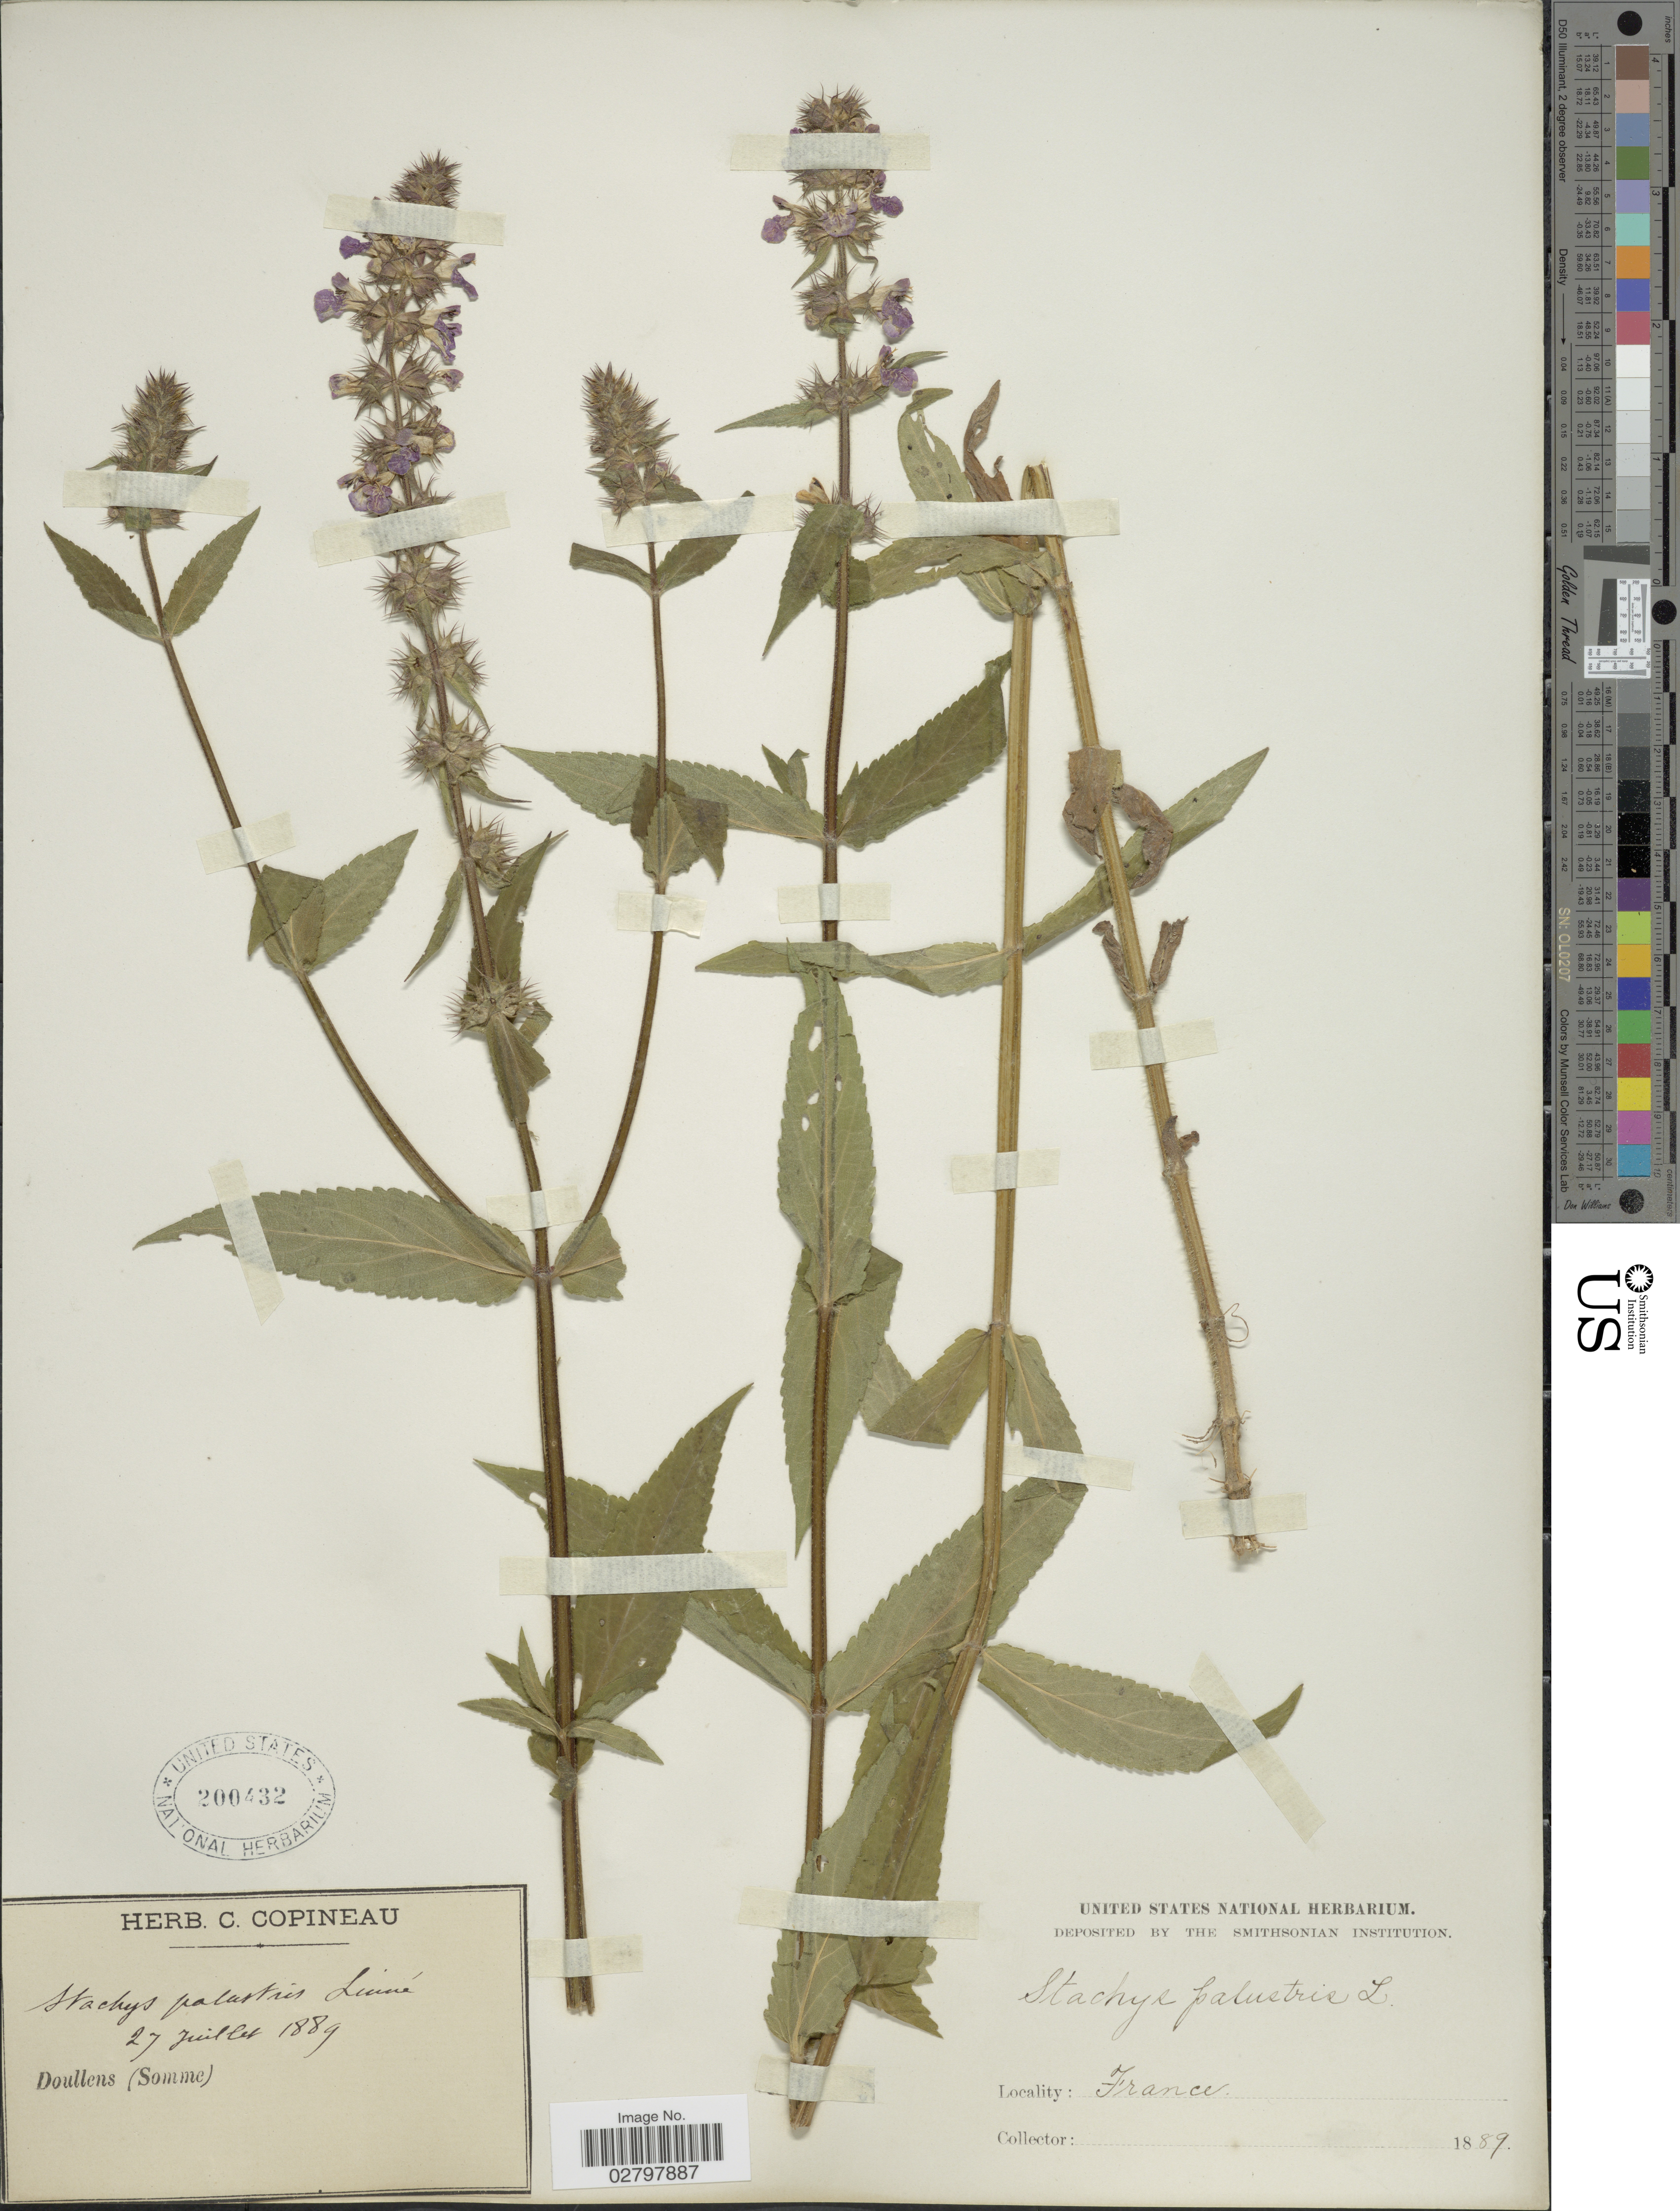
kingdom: Plantae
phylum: Tracheophyta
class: Magnoliopsida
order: Lamiales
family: Lamiaceae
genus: Stachys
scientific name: Stachys palustris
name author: L.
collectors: ex herb. C. Copineau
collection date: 1889-07-27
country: France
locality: Doullens (Somme).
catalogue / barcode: US 200432